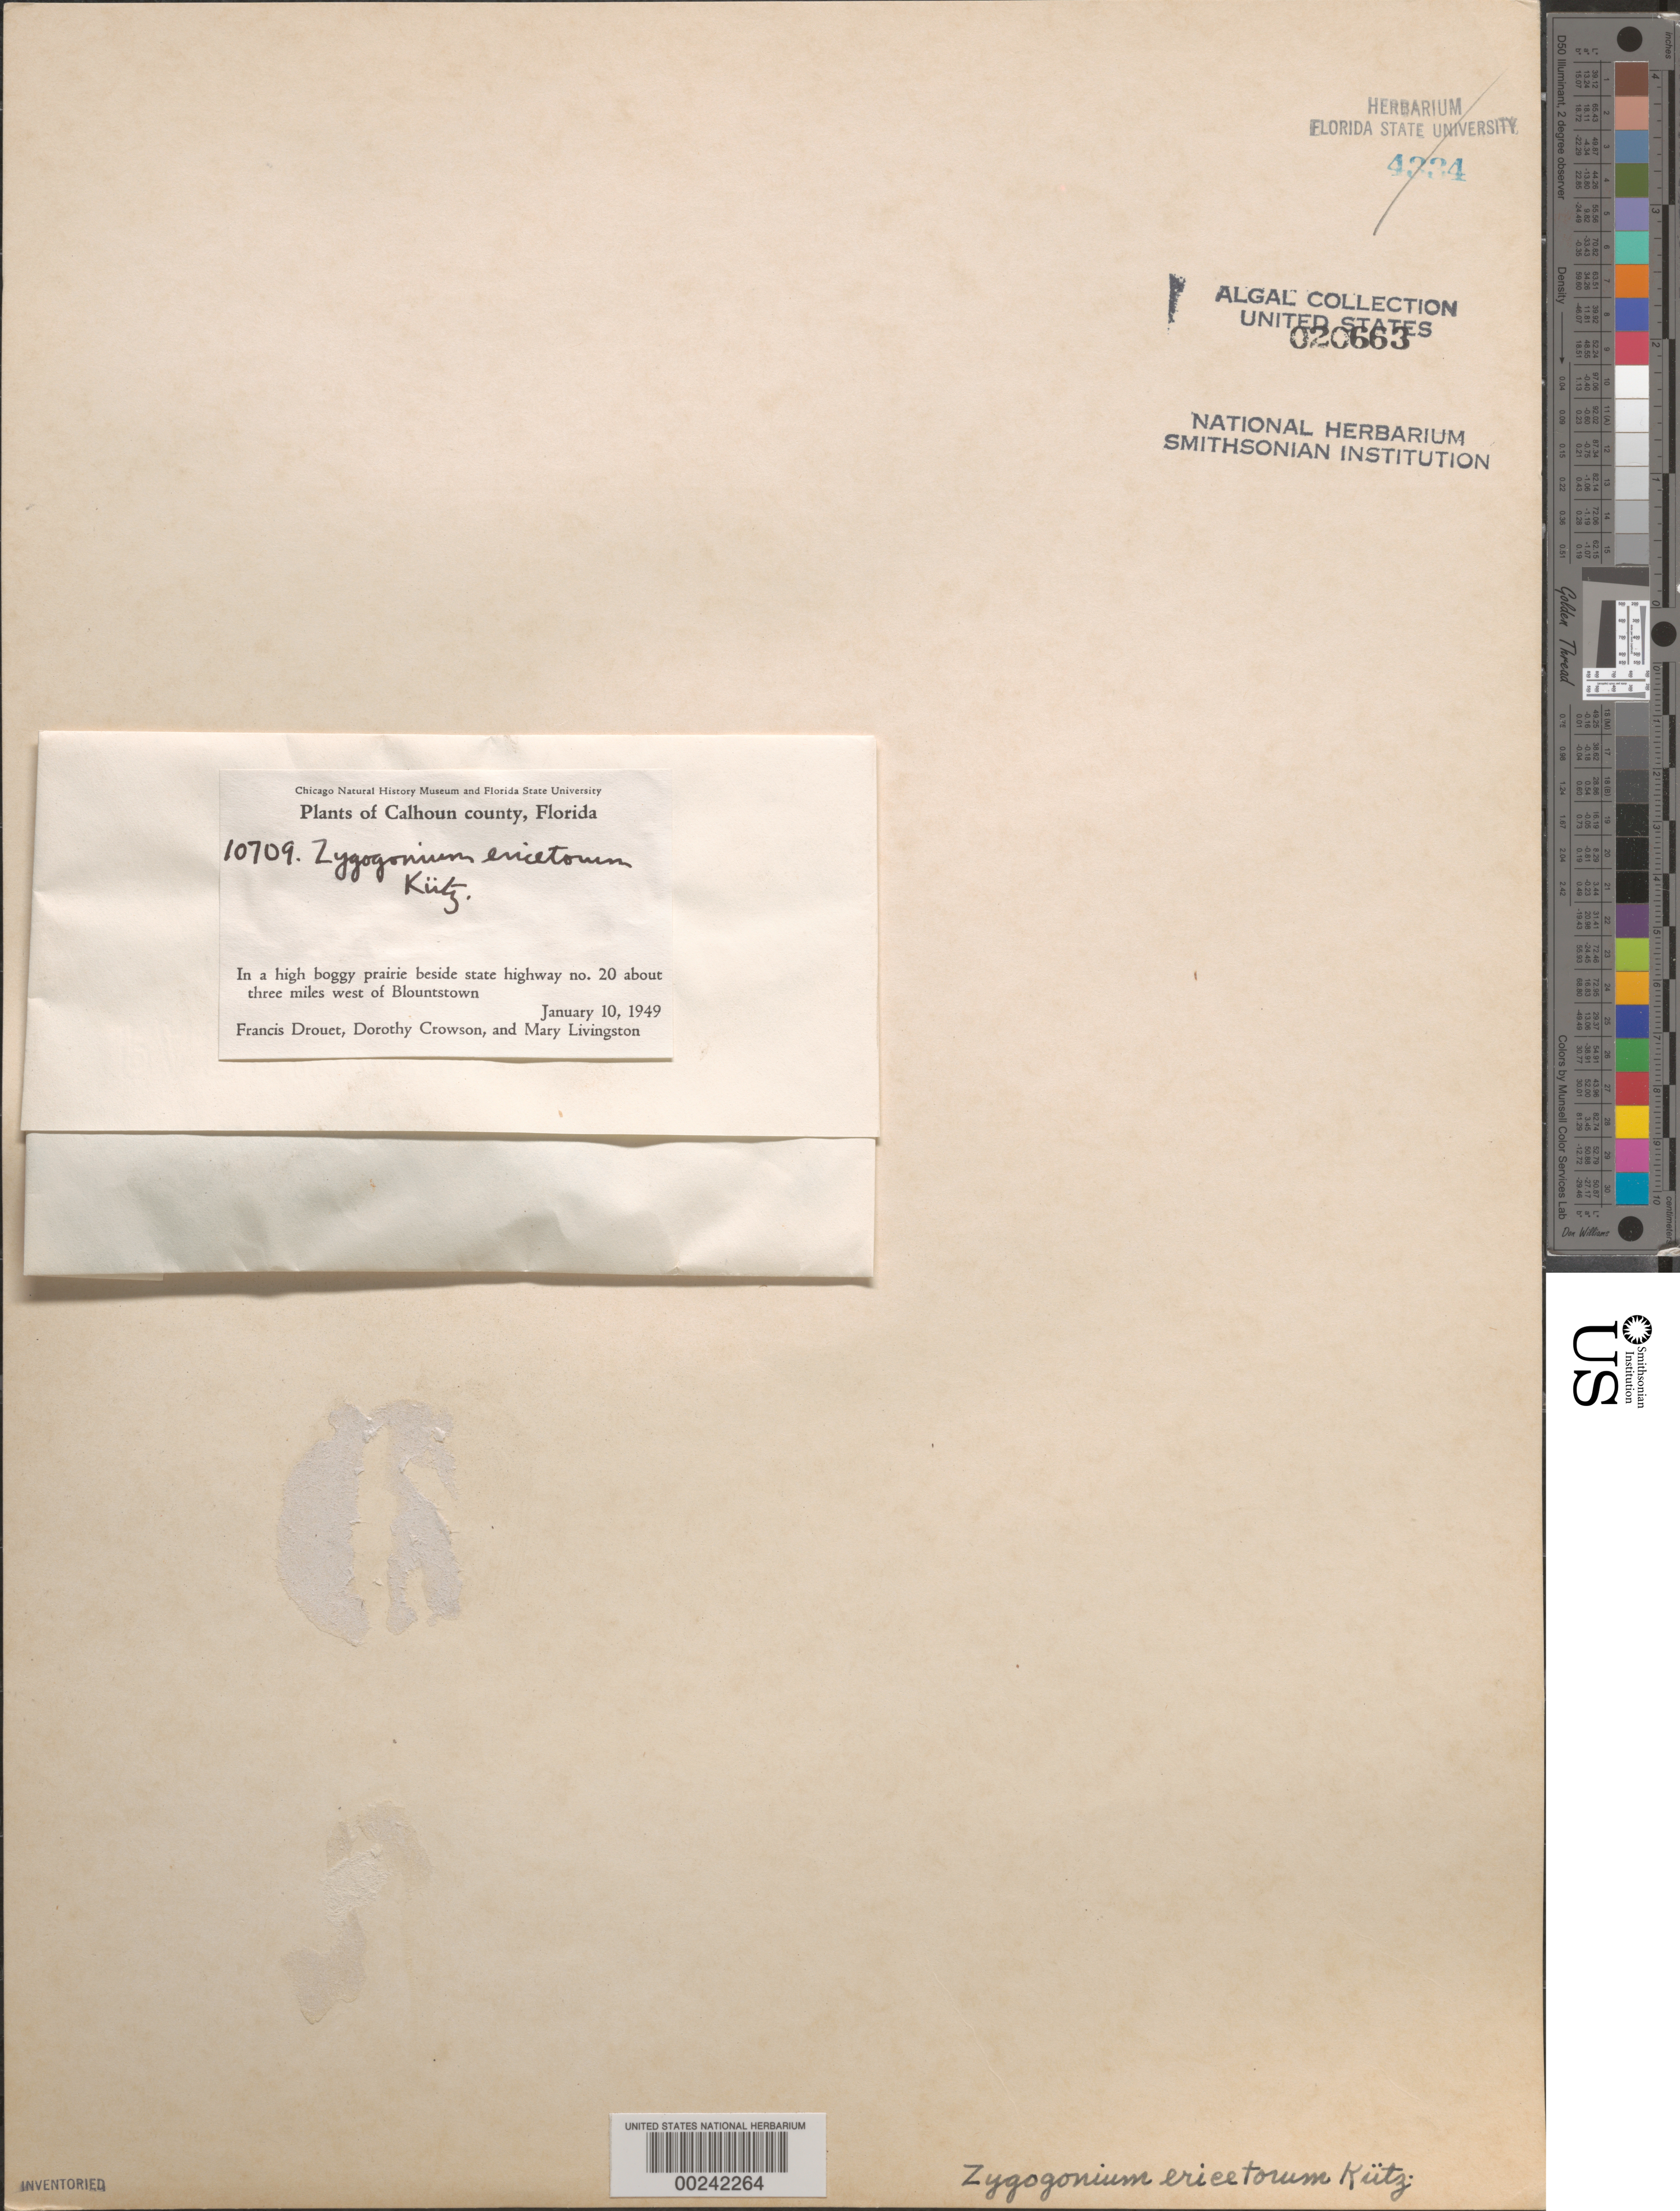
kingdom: Plantae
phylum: Charophyta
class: Zygnematophyceae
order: Zygnematales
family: Zygnemataceae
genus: Zygogonium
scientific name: Zygogonium ericetorum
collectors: F. E. Drouet, D. Crowson & M. Livingston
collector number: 10709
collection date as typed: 10 Jan 1949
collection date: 1949-01-10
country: United States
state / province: Florida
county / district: Calhoun County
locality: State Highway 20 ca. 3 miles west of Blountstown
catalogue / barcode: US 20663